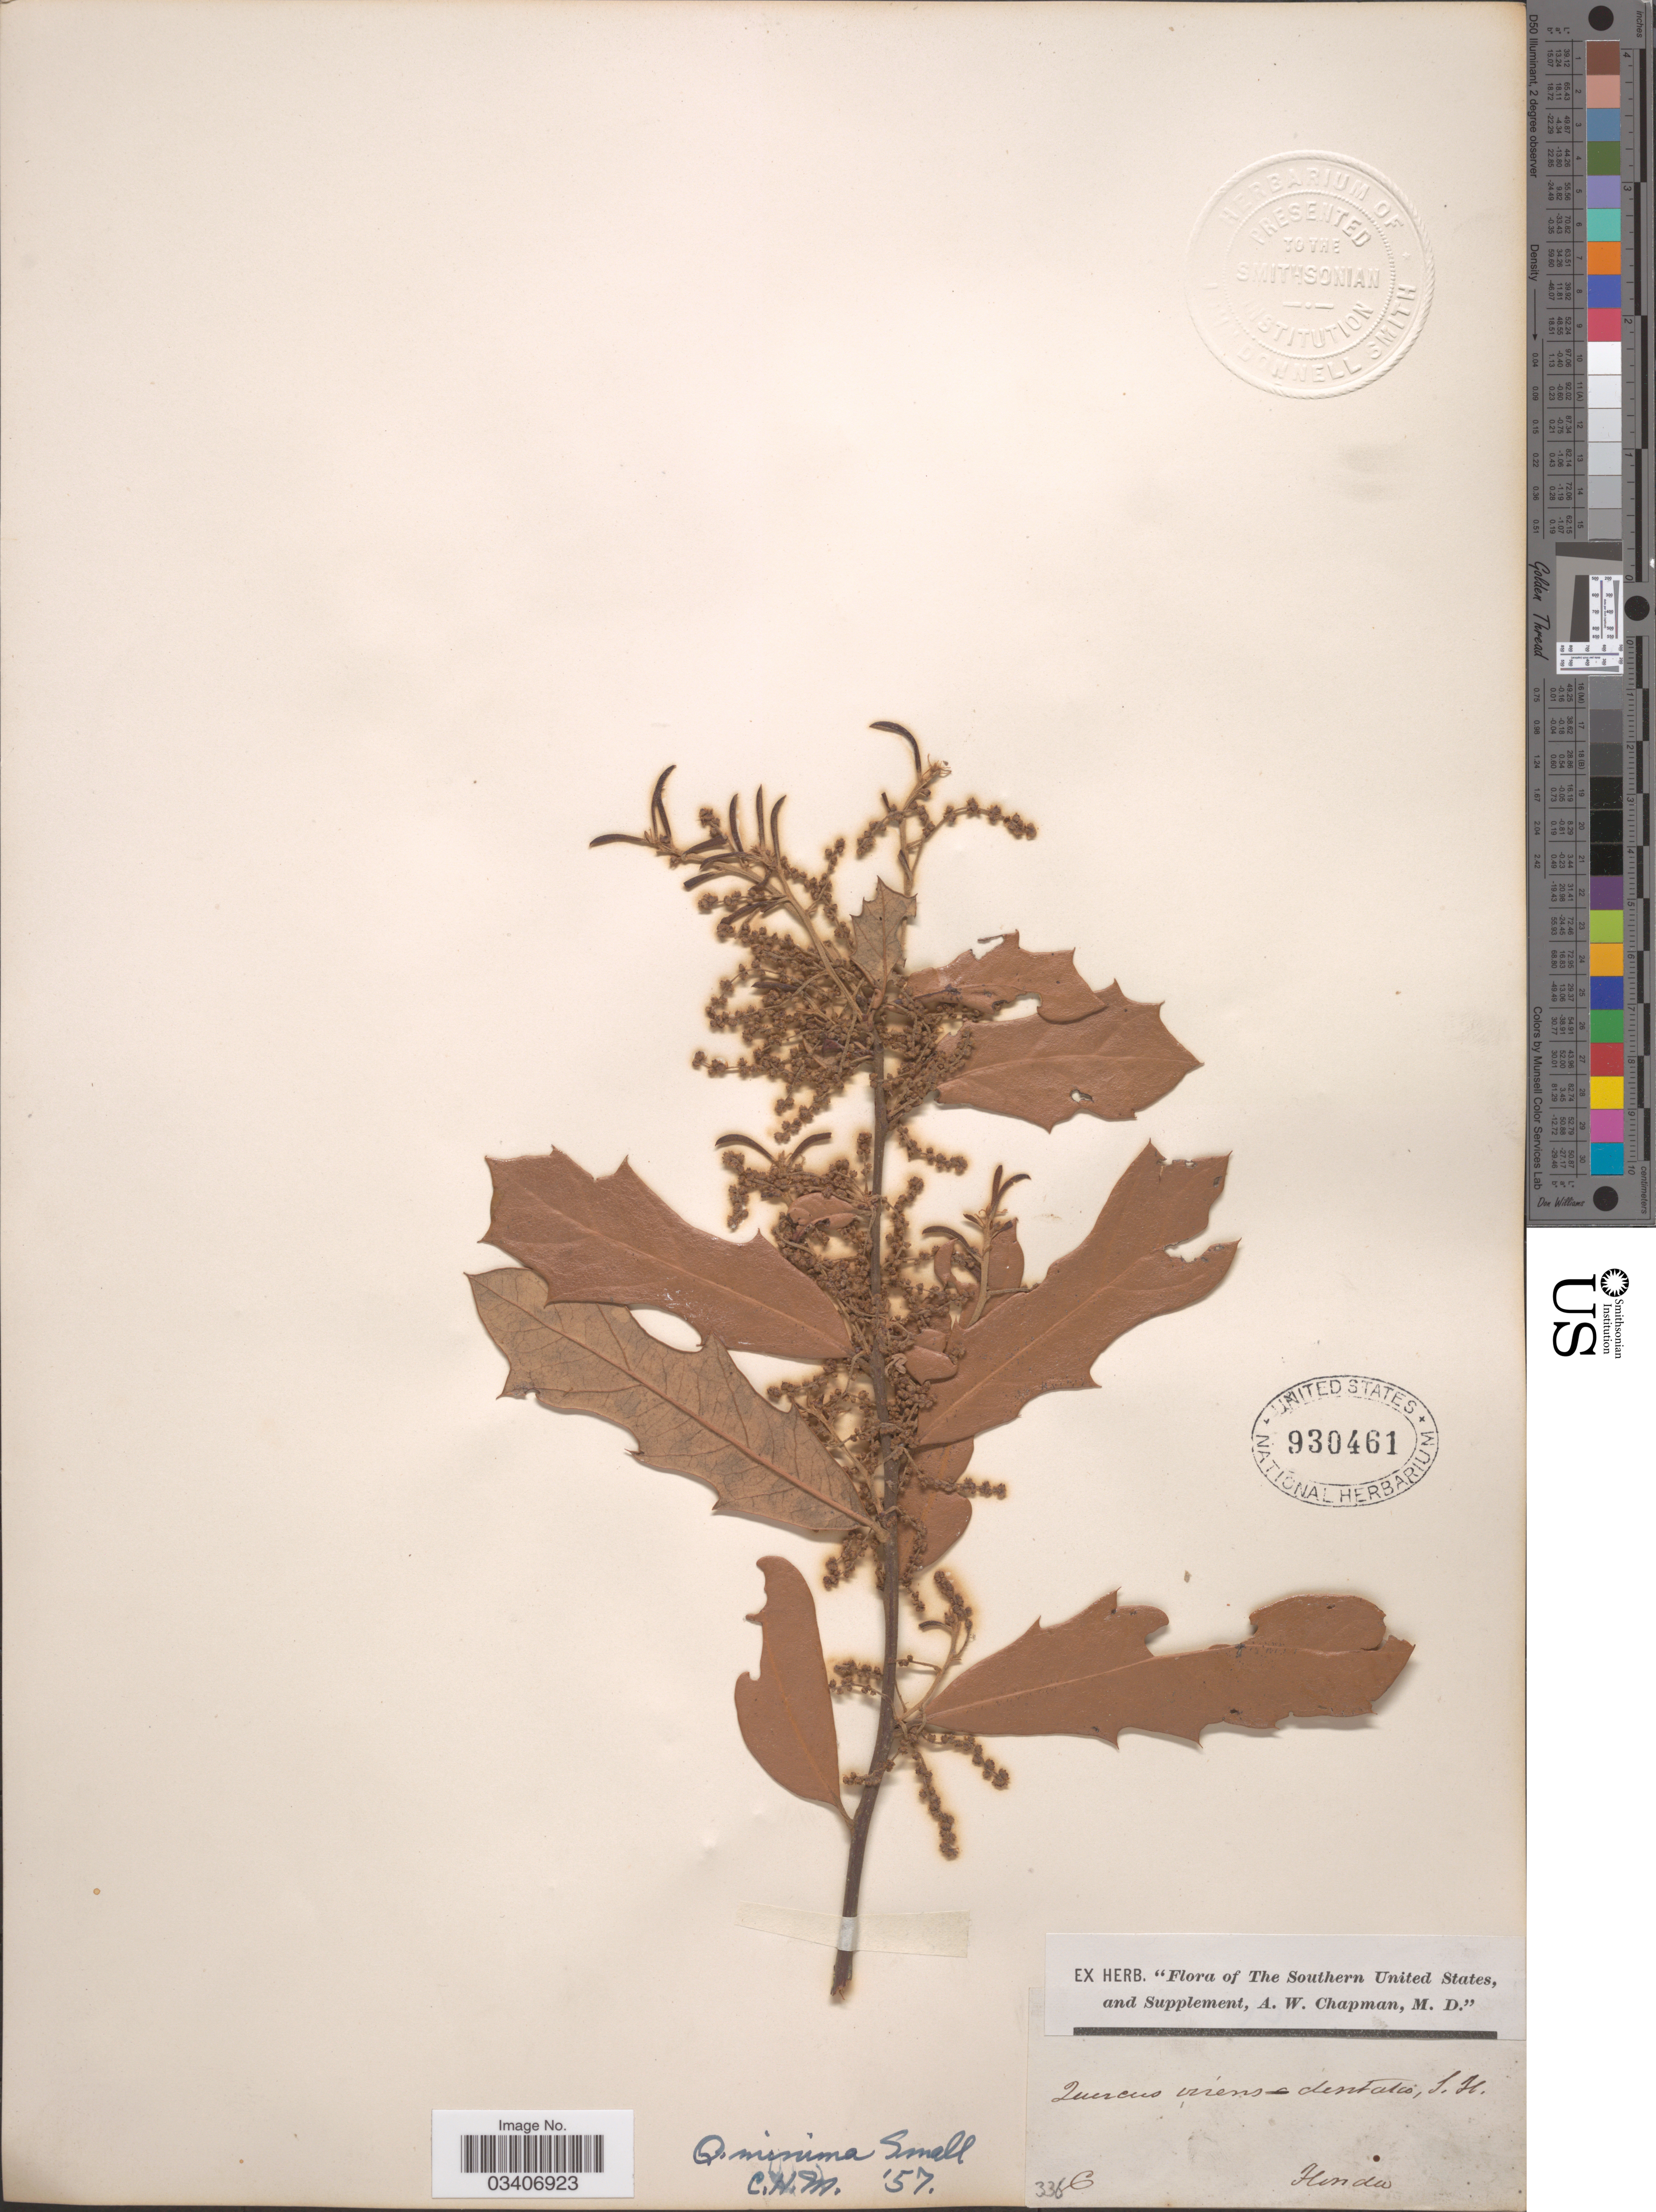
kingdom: Plantae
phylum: Tracheophyta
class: Magnoliopsida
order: Fagales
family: Fagaceae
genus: Quercus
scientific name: Quercus minima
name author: (Sarg.) Small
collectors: ex herb. A.W. Chapman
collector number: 3366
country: United States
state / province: Florida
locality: The Southern United States.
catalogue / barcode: US 930461